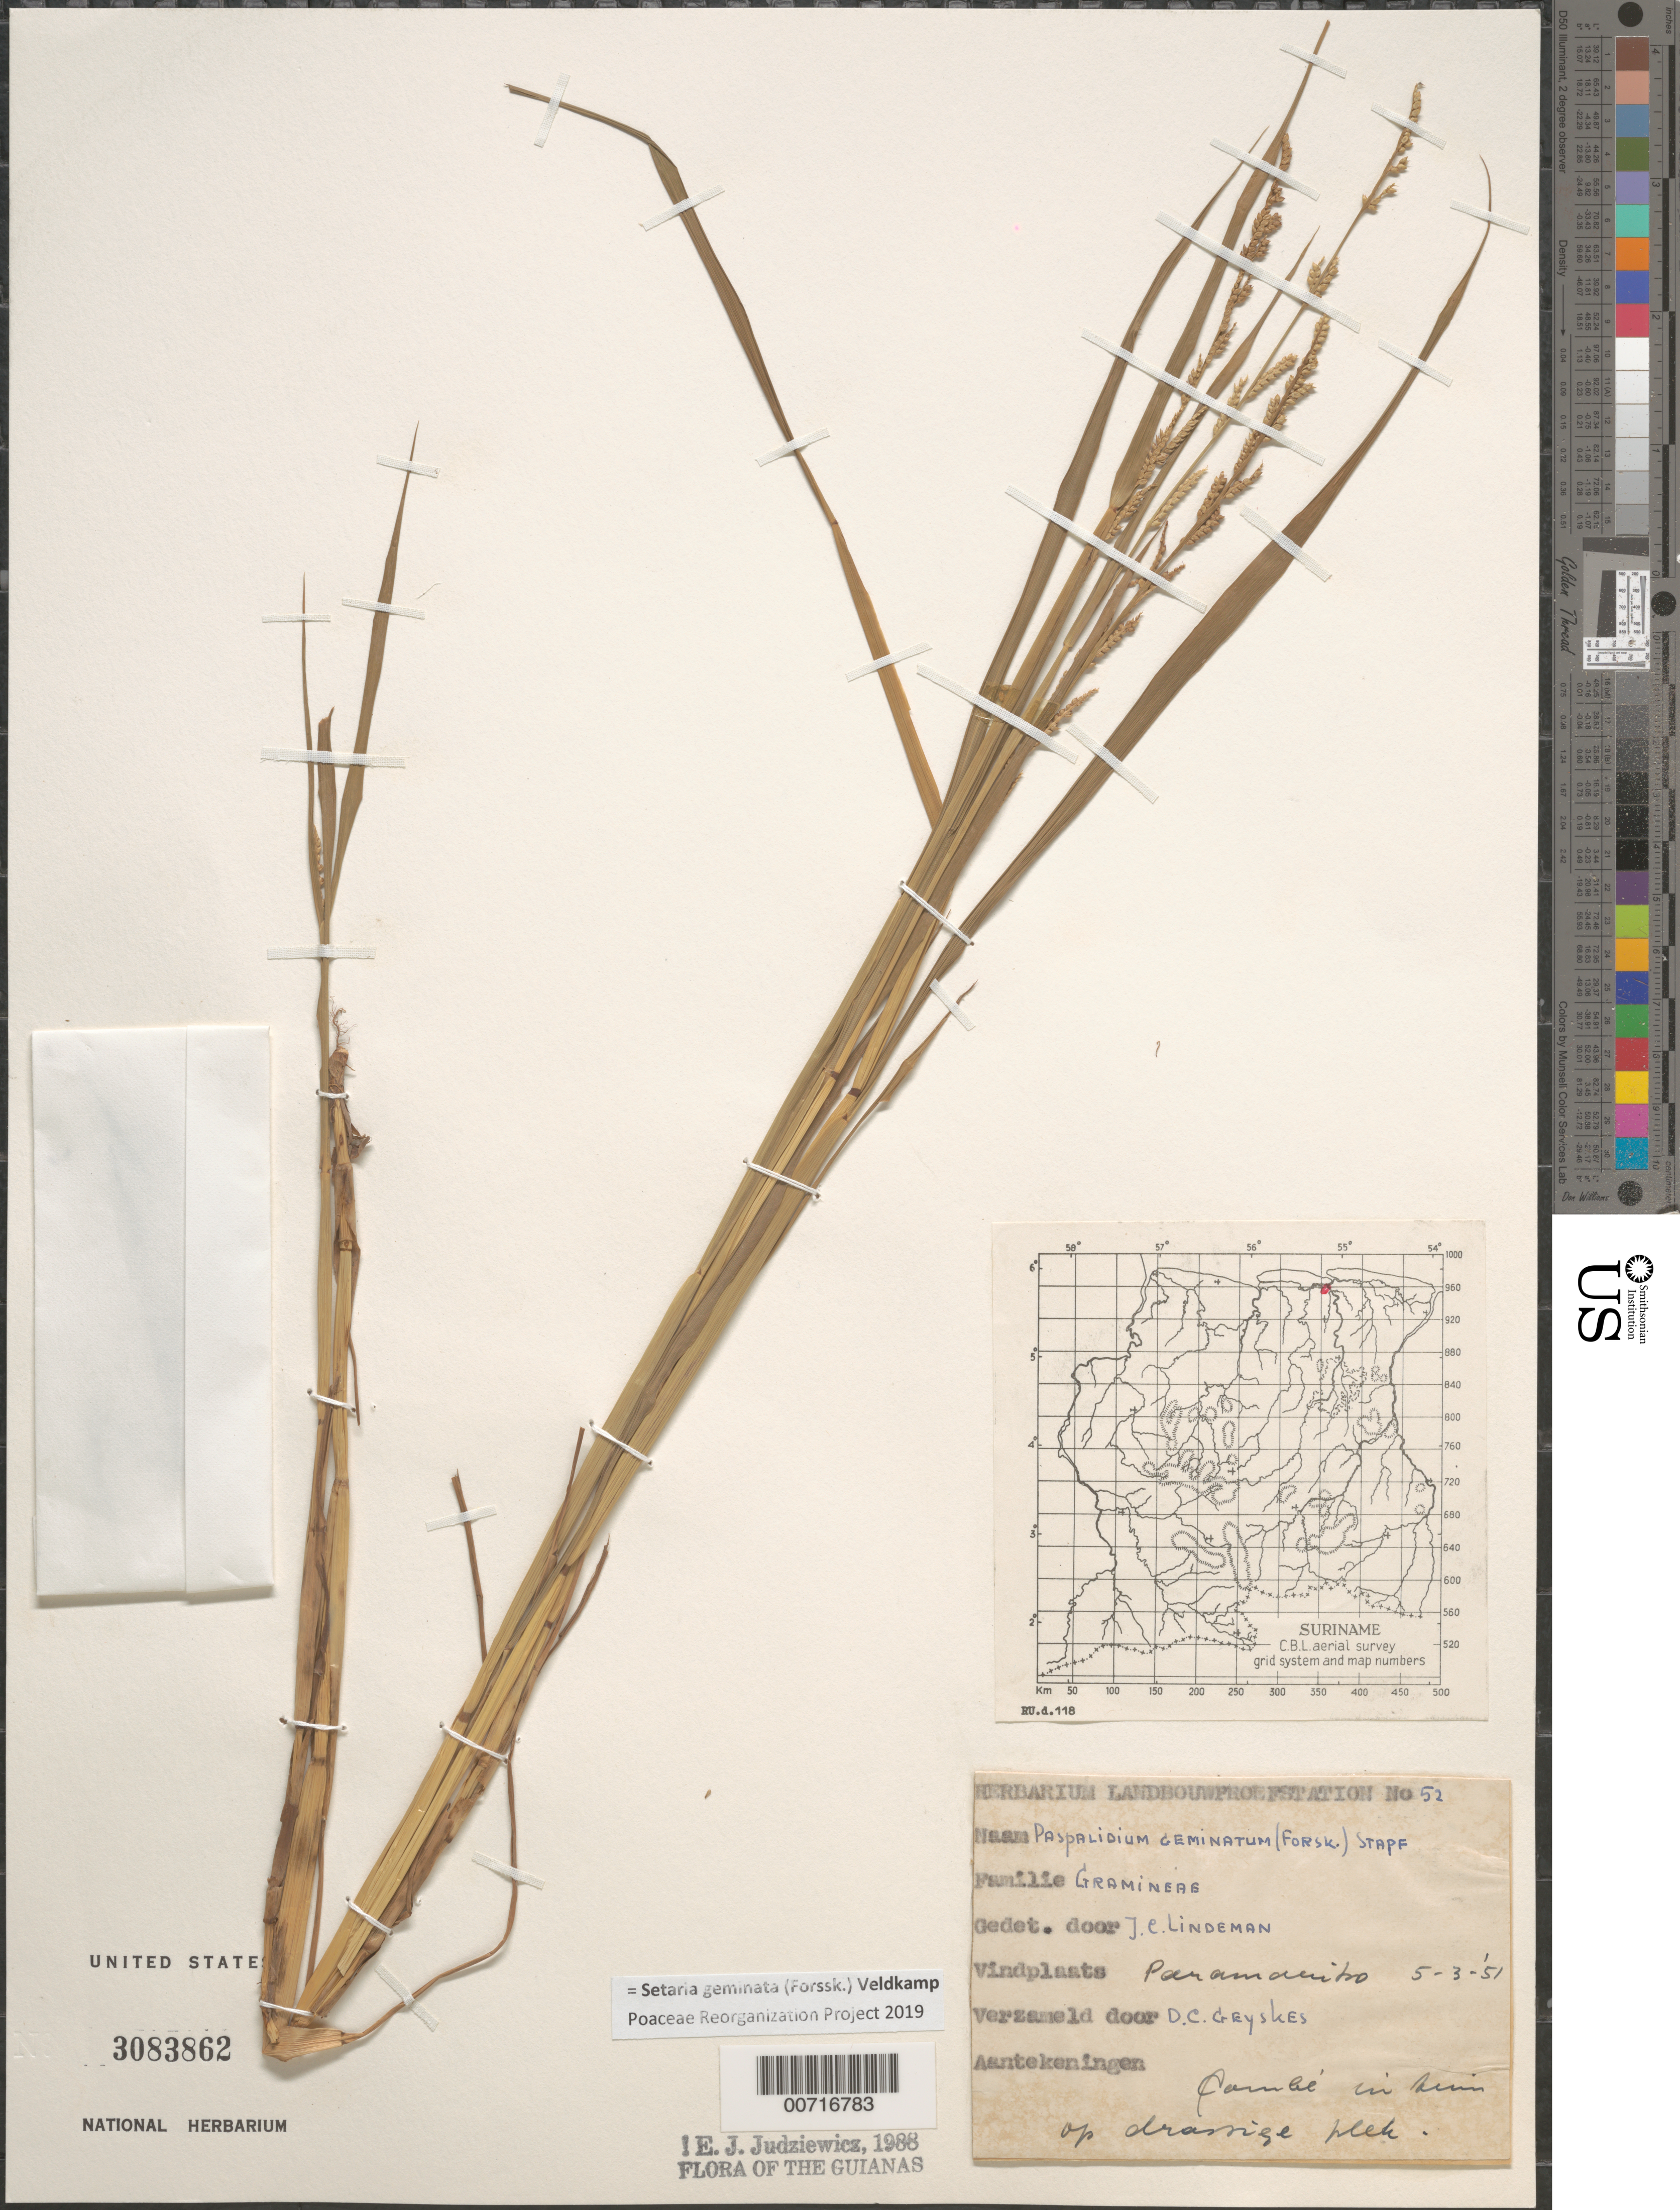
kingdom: Plantae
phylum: Tracheophyta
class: Liliopsida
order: Poales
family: Poaceae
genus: Setaria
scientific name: Setaria geminata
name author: (Forssk.) Veldkamp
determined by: Poaceae Reorganization Project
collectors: D. Geijskes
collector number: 52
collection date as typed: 5-Mar-51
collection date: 1951-03-05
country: Suriname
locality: Paramaribo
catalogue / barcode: US 3083862